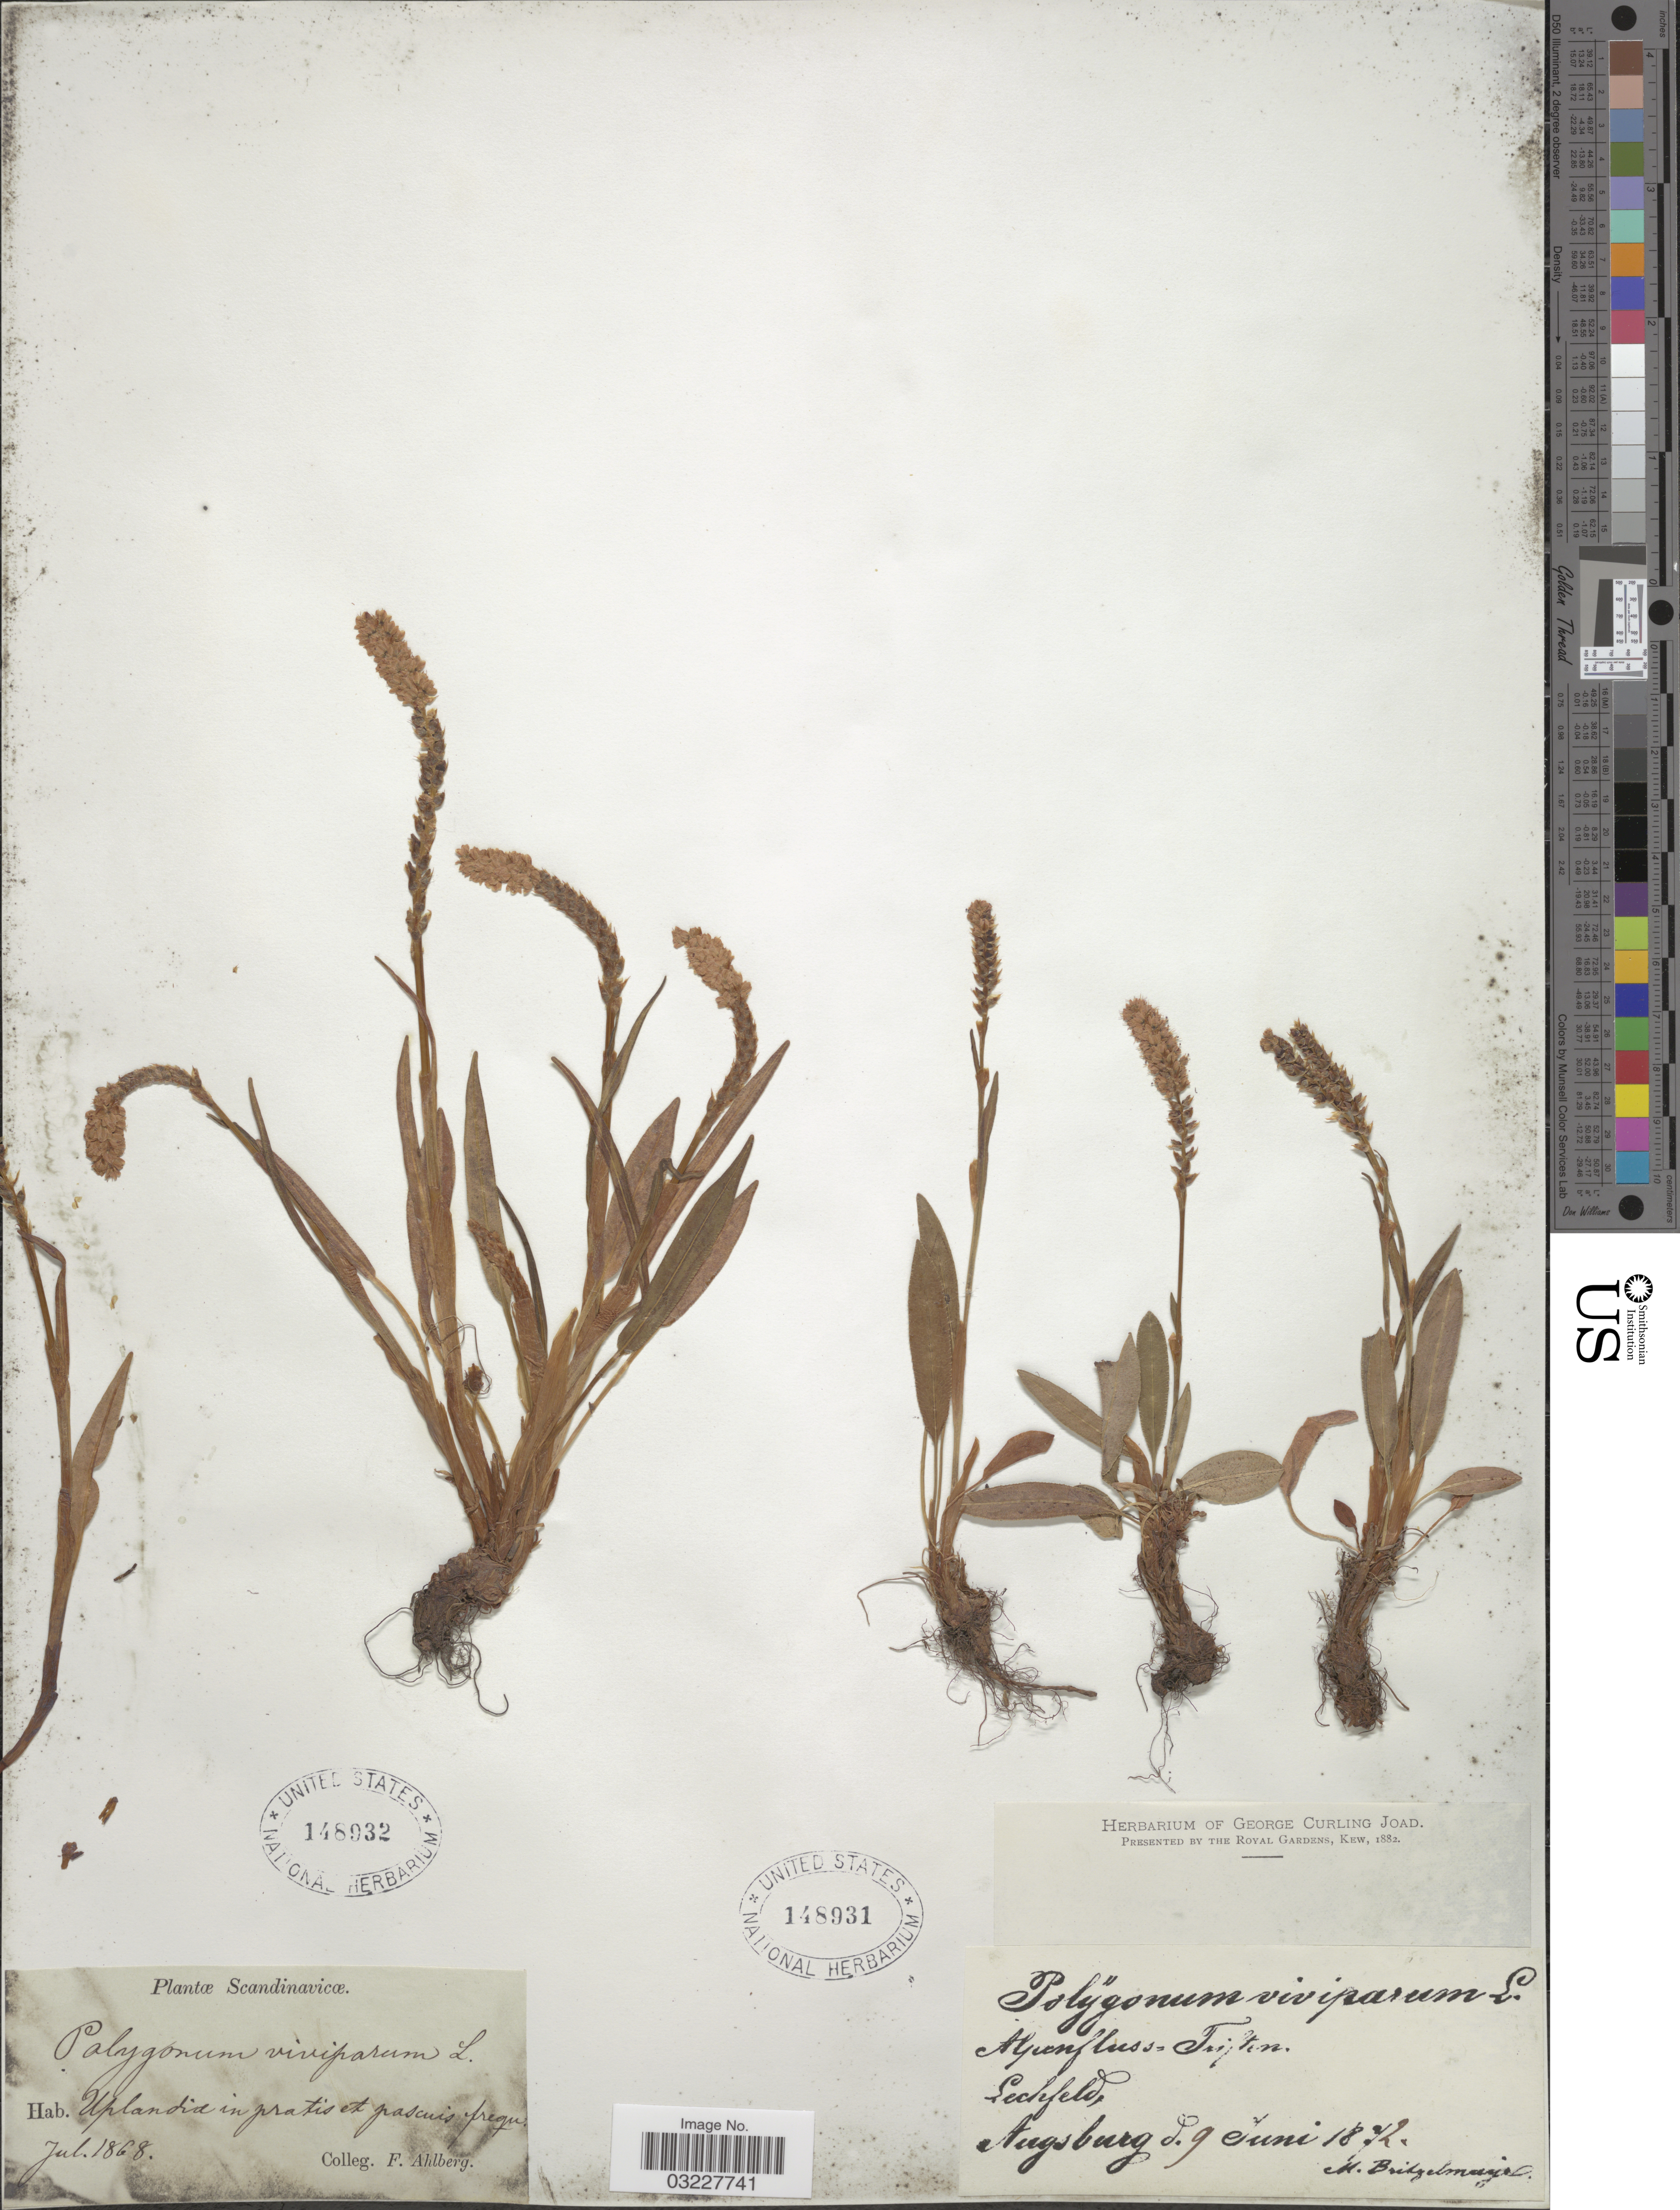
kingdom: Plantae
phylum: Tracheophyta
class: Magnoliopsida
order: Caryophyllales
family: Polygonaceae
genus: Bistorta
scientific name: Bistorta vivipara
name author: (L.) Delarbre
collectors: F. Ahlberg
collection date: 1868-07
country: Sweden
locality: Scandinavicæ. Uplandia.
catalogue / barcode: US 148932-2